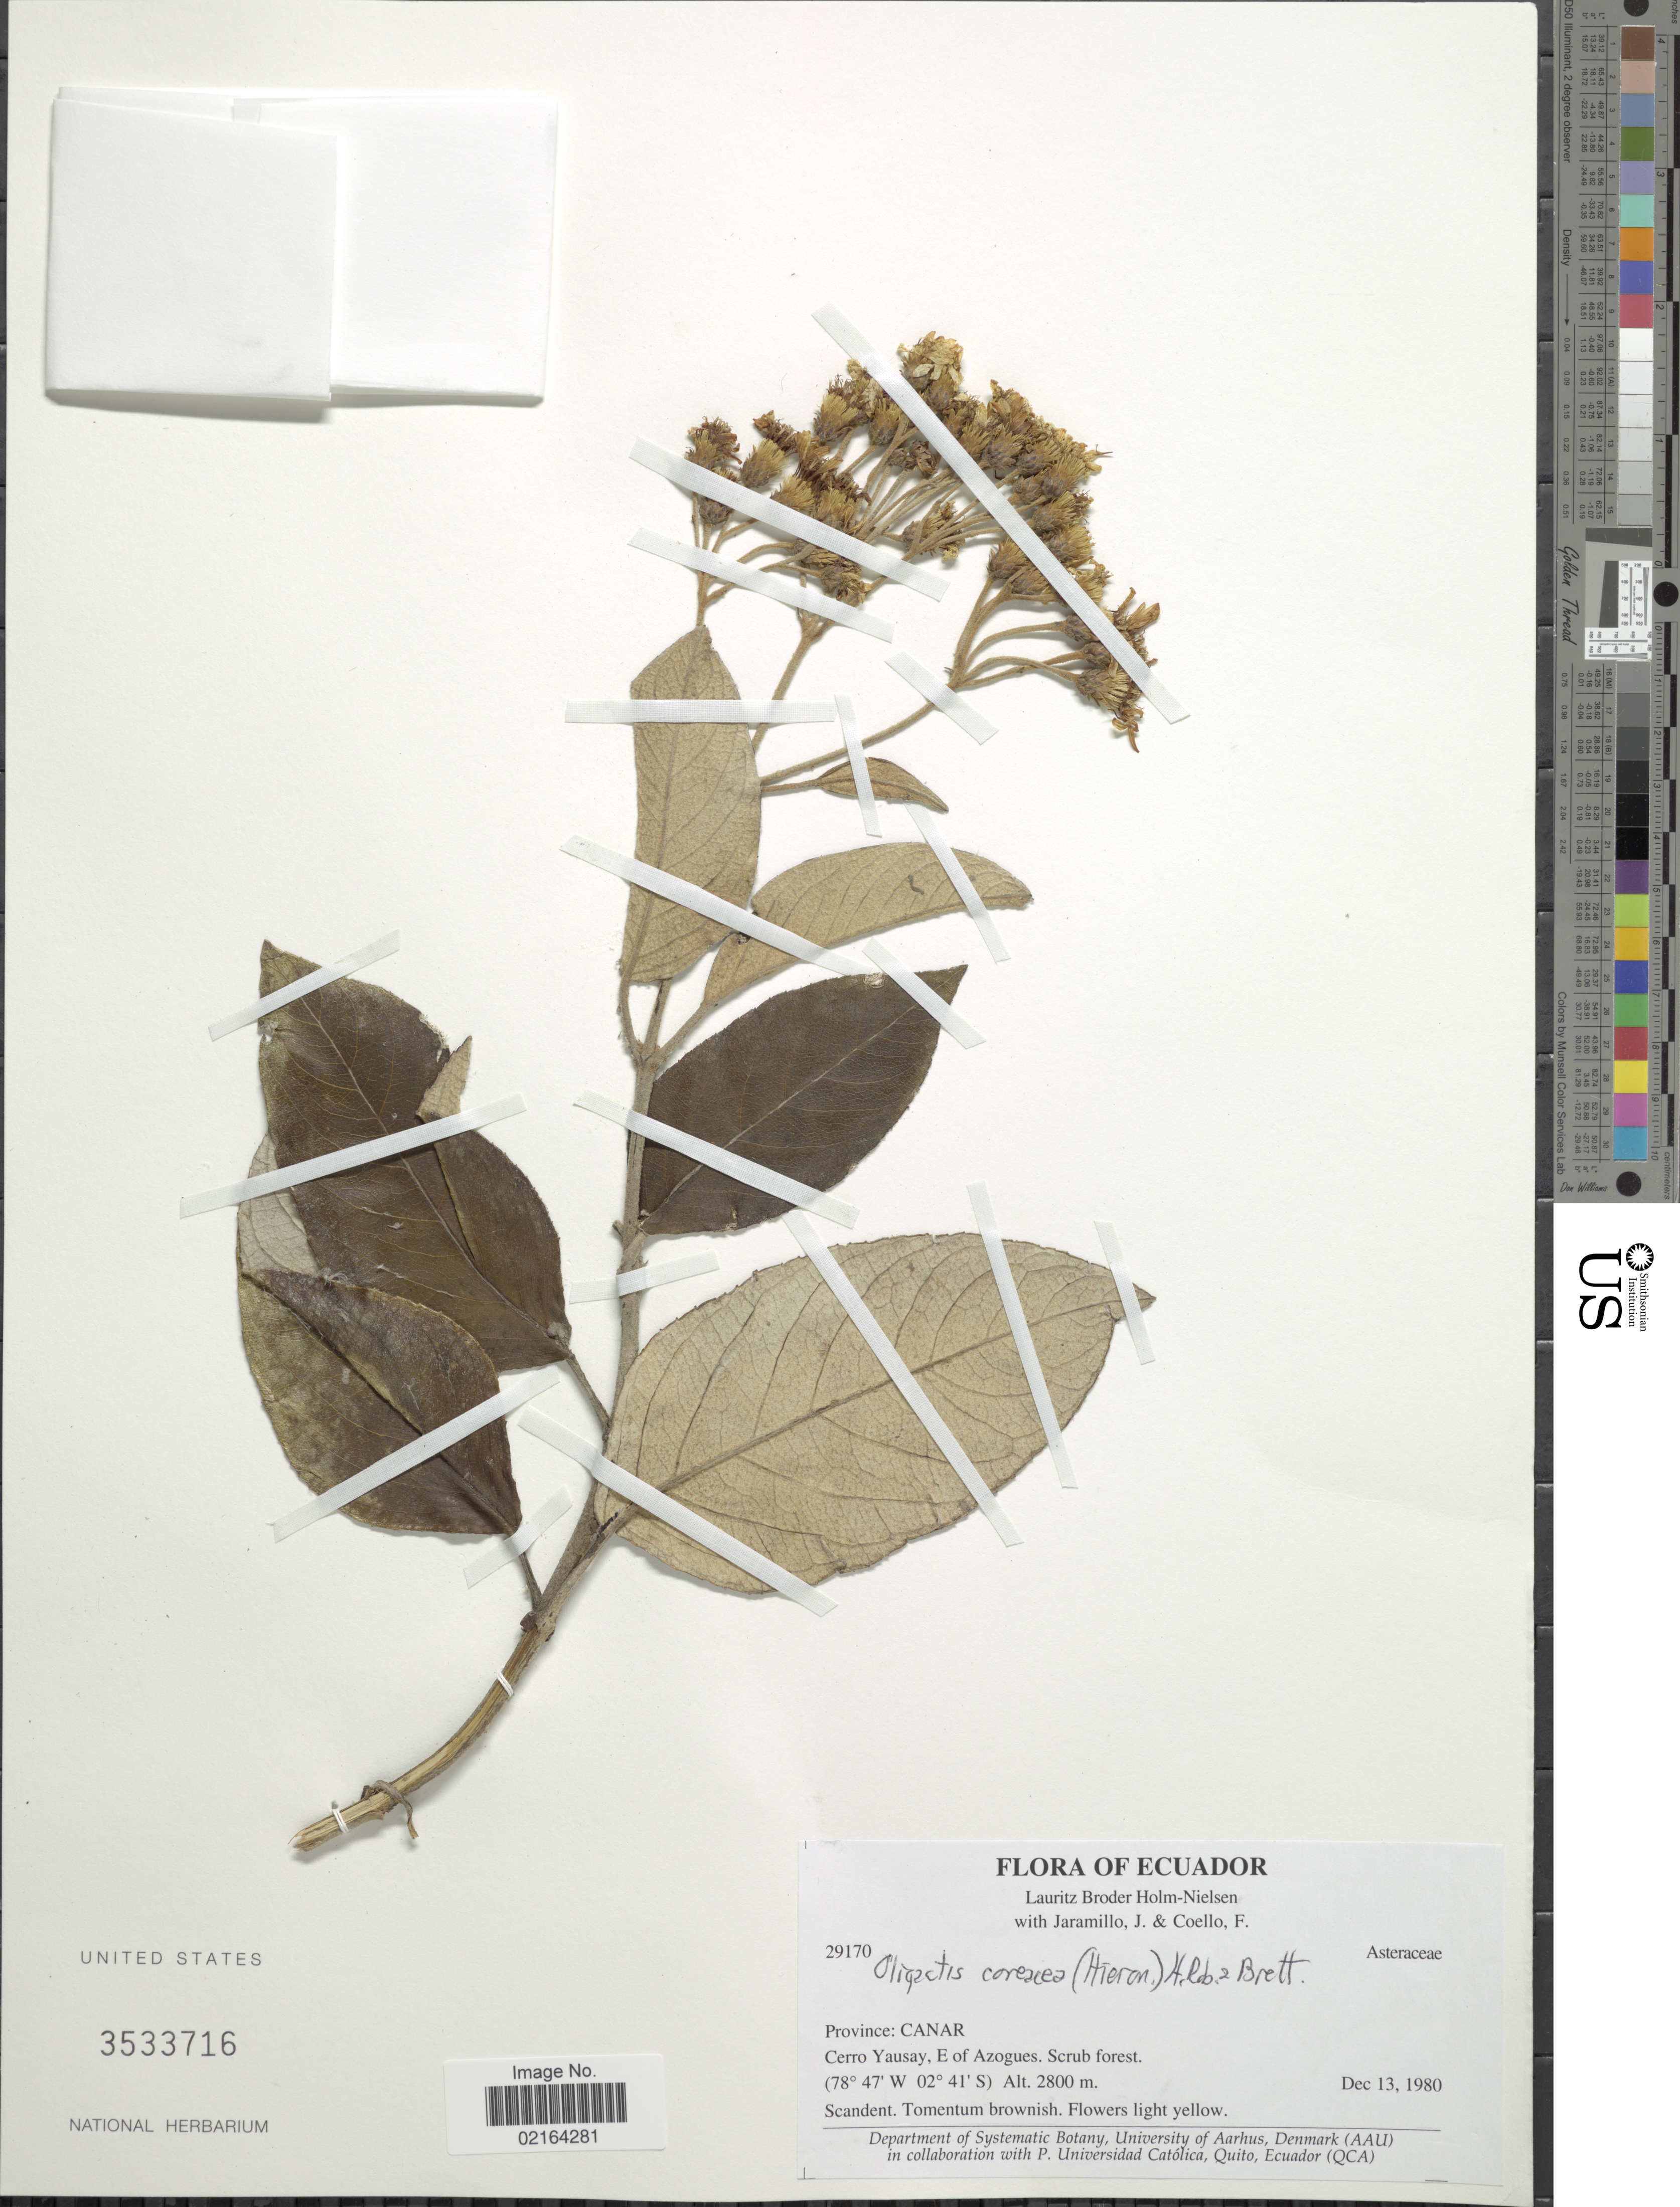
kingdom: Plantae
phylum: Tracheophyta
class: Magnoliopsida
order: Asterales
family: Asteraceae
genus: Sampera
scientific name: Sampera coriacea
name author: (Hieron.) V.A. Funk & H. Rob.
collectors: L. B. Holm-Nielsen, J. Jaramillo & F. Coello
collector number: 29170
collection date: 1980-12-13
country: Ecuador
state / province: Cañar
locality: Province: Canar, Cerro Yausay, E of Azogues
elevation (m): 2800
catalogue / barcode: US 3533716